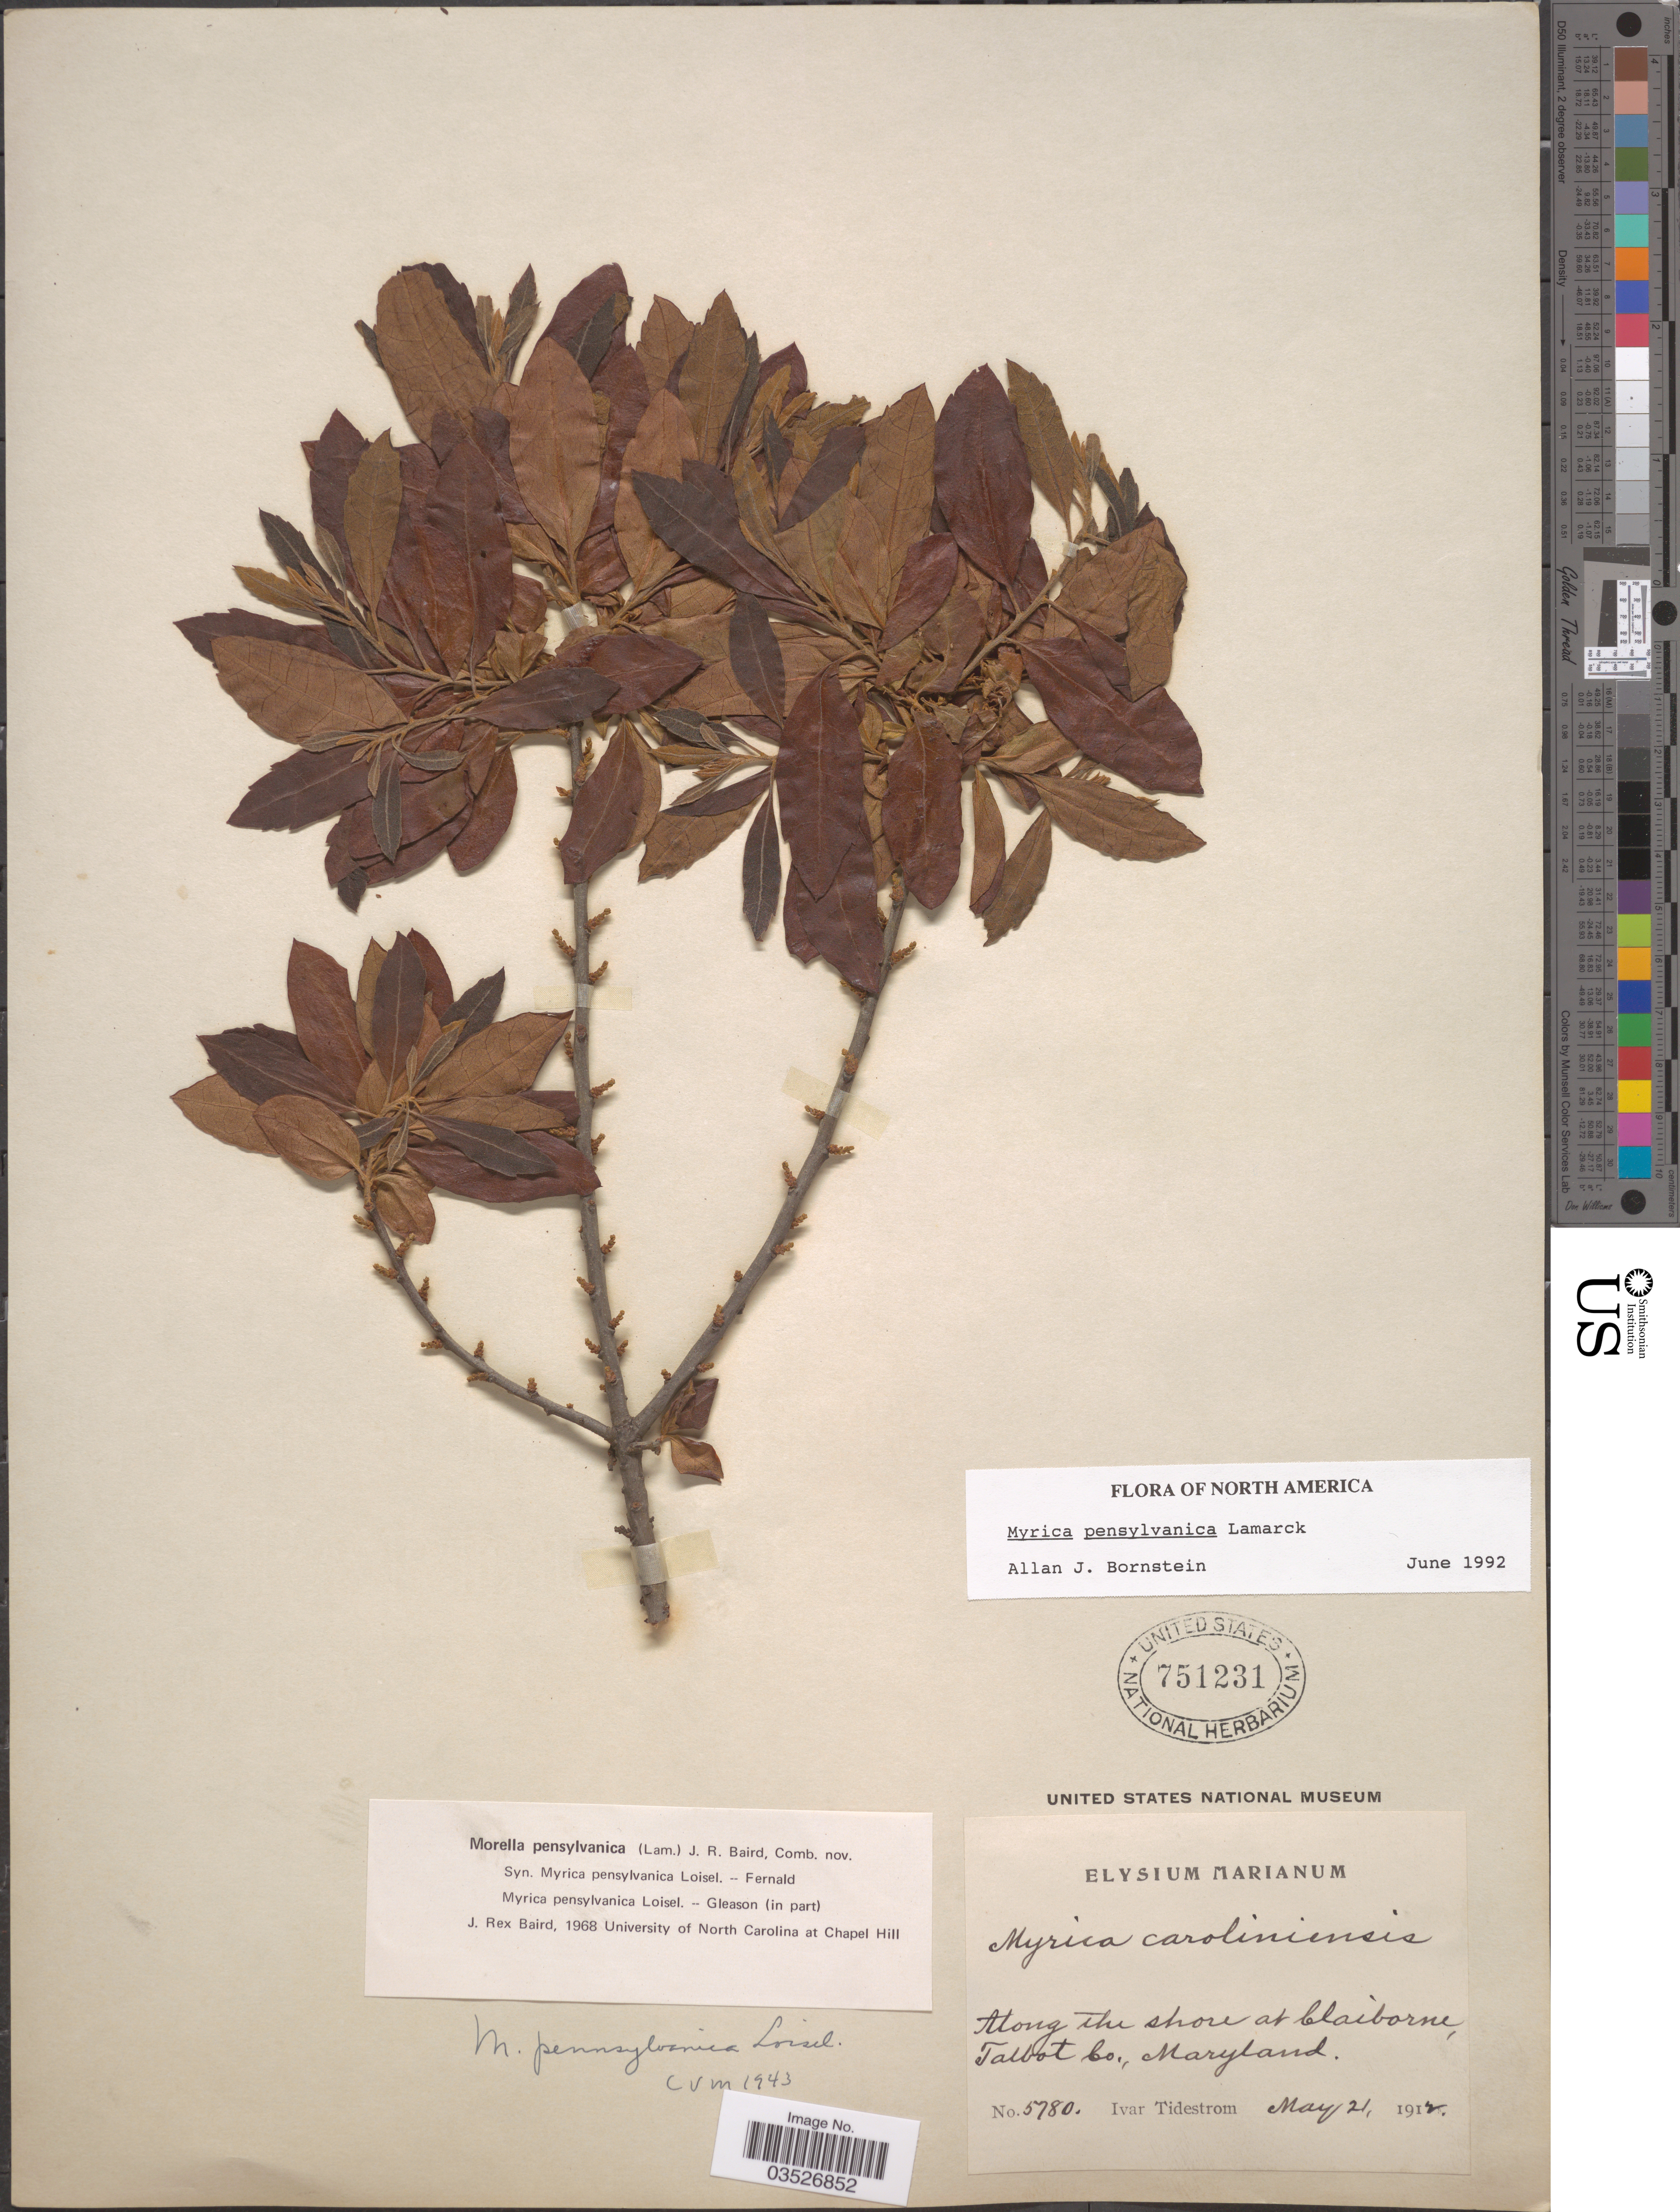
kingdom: Plantae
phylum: Tracheophyta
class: Magnoliopsida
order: Fagales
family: Myricaceae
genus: Morella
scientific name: Morella pensylvanica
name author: (Mirb.) Kartesz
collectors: I. F. Tidestrom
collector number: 5780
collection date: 1912-05-21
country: United States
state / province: Maryland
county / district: Talbot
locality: Along the shore at Claiborne, Talbot Co.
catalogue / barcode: US 751231